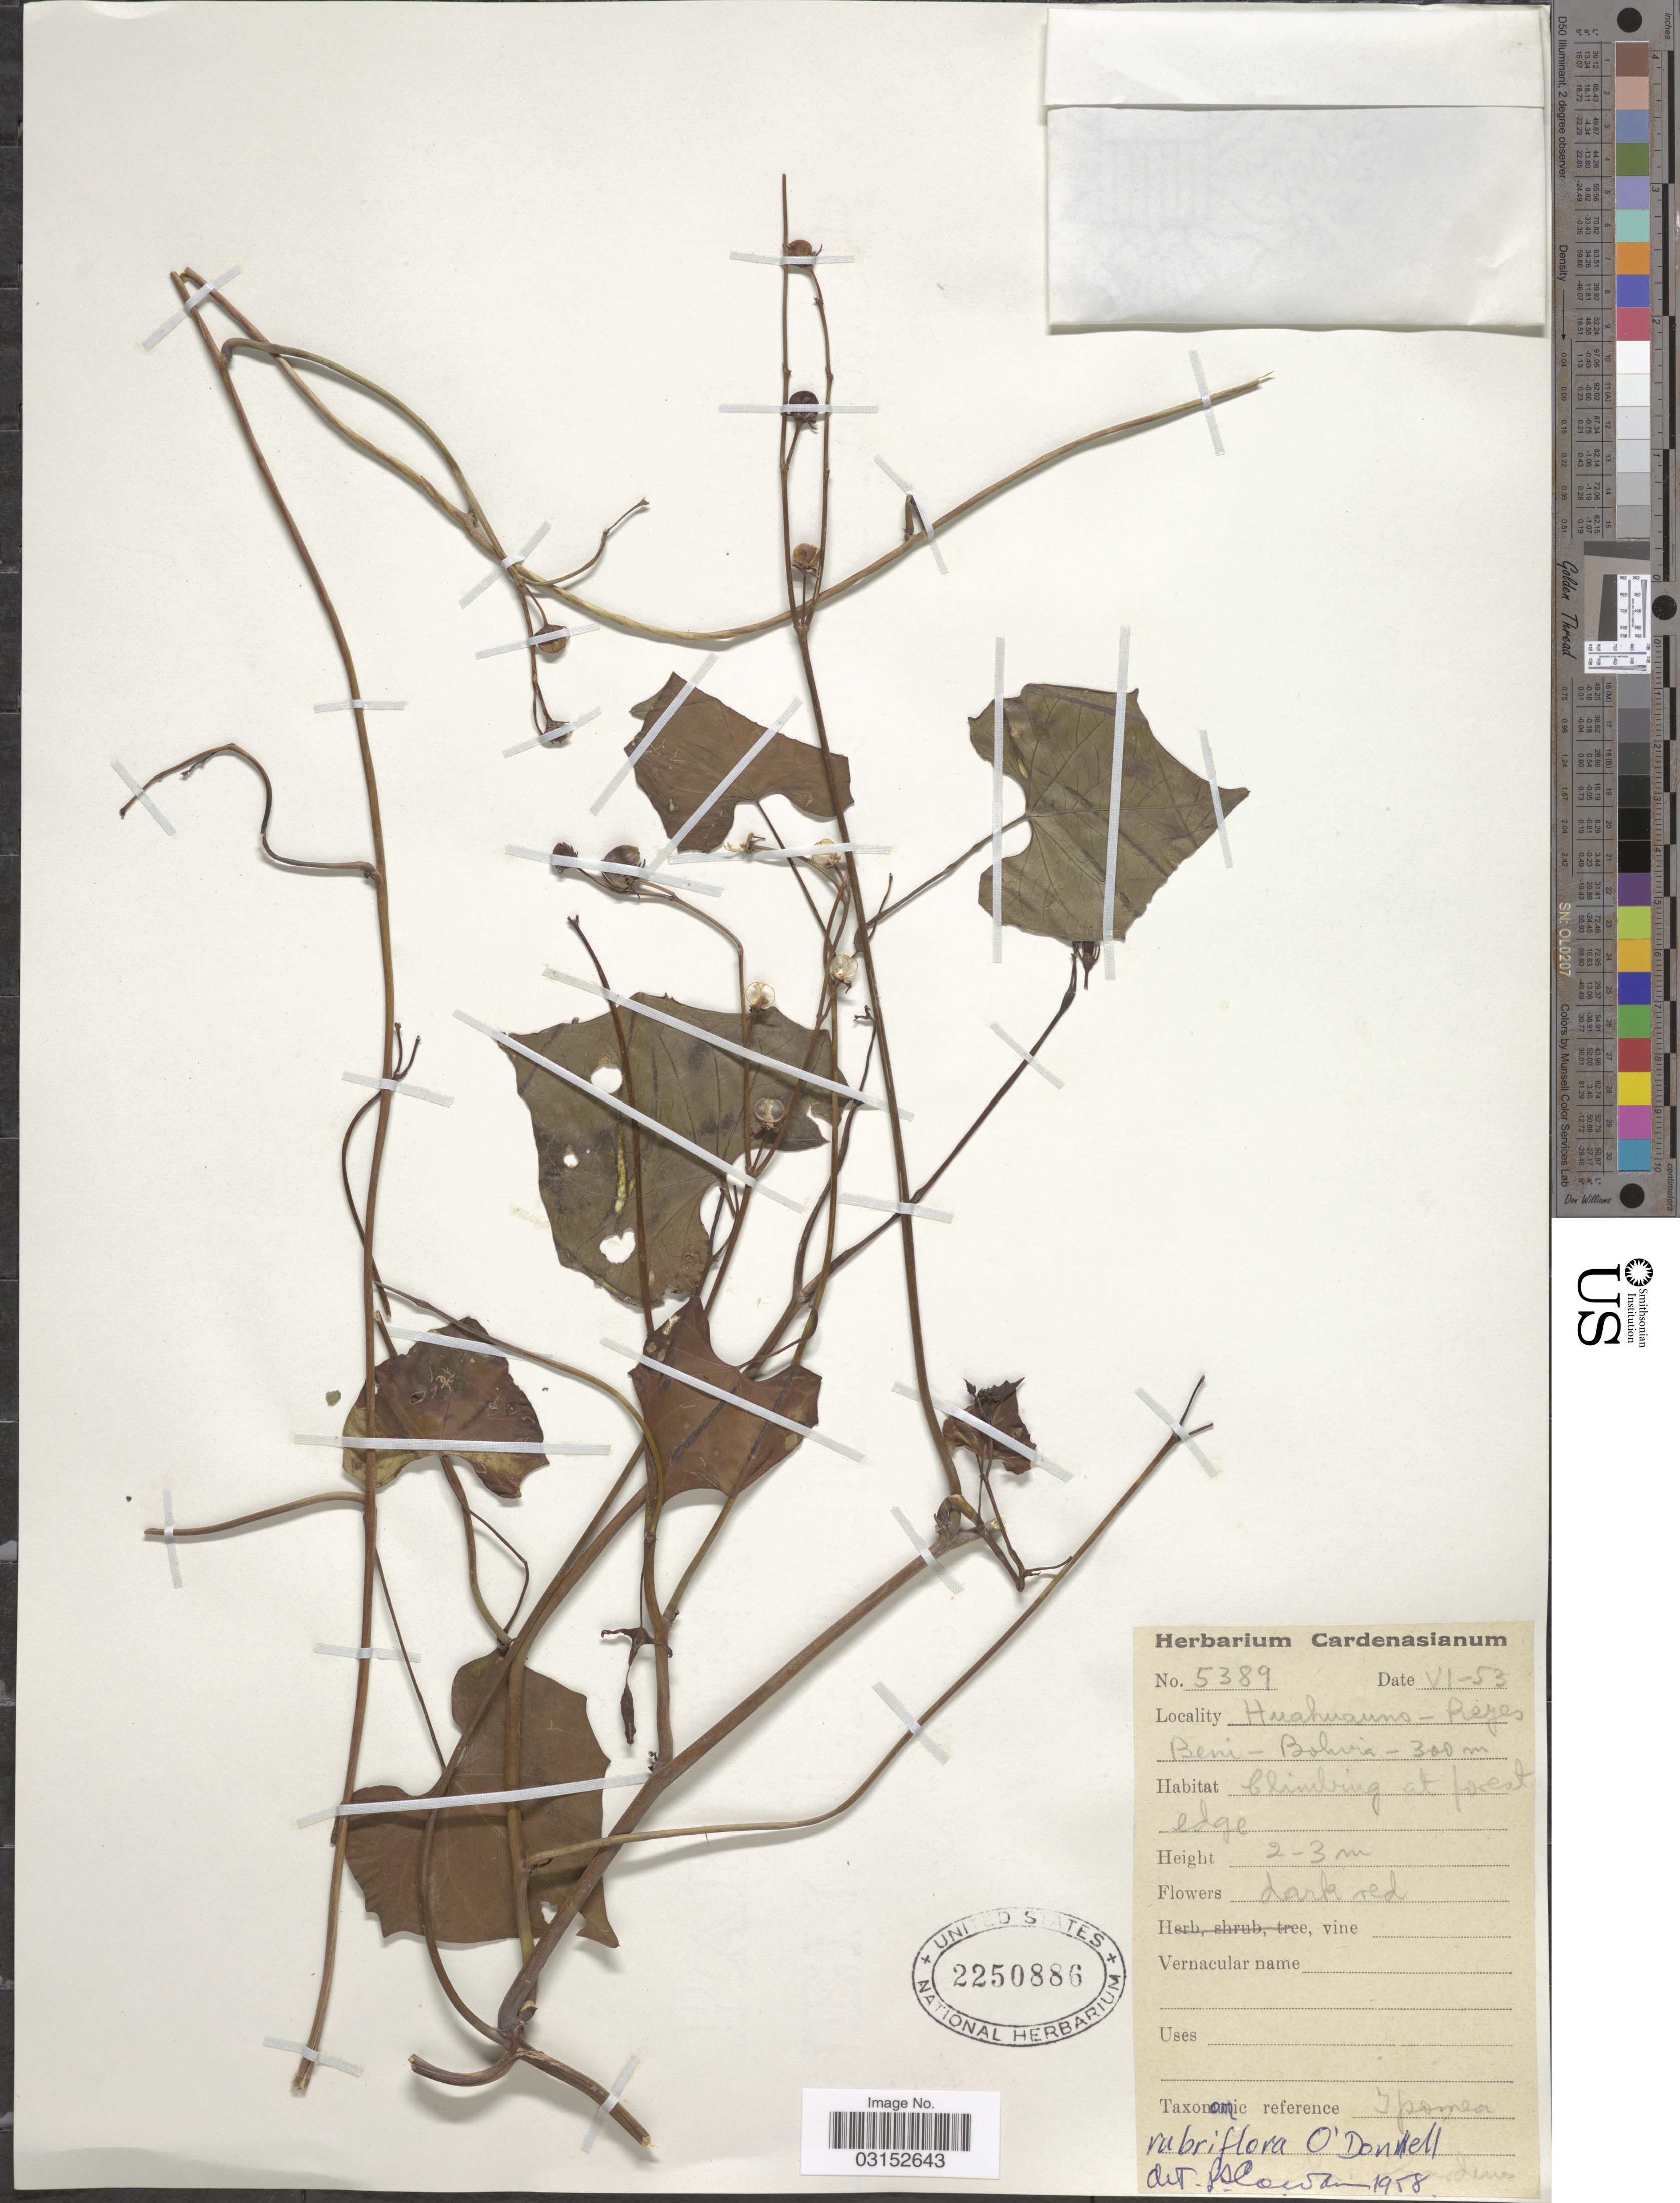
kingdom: Plantae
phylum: Tracheophyta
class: Magnoliopsida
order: Solanales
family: Convolvulaceae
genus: Ipomoea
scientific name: Ipomoea hederifolia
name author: L.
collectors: ex herb. Cardenasianum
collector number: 5389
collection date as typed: Transcribed d/m/y: /6/53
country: Bolivia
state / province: Beni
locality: Huahuauno - Reyes, Beni.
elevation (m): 300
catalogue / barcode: US 2250886